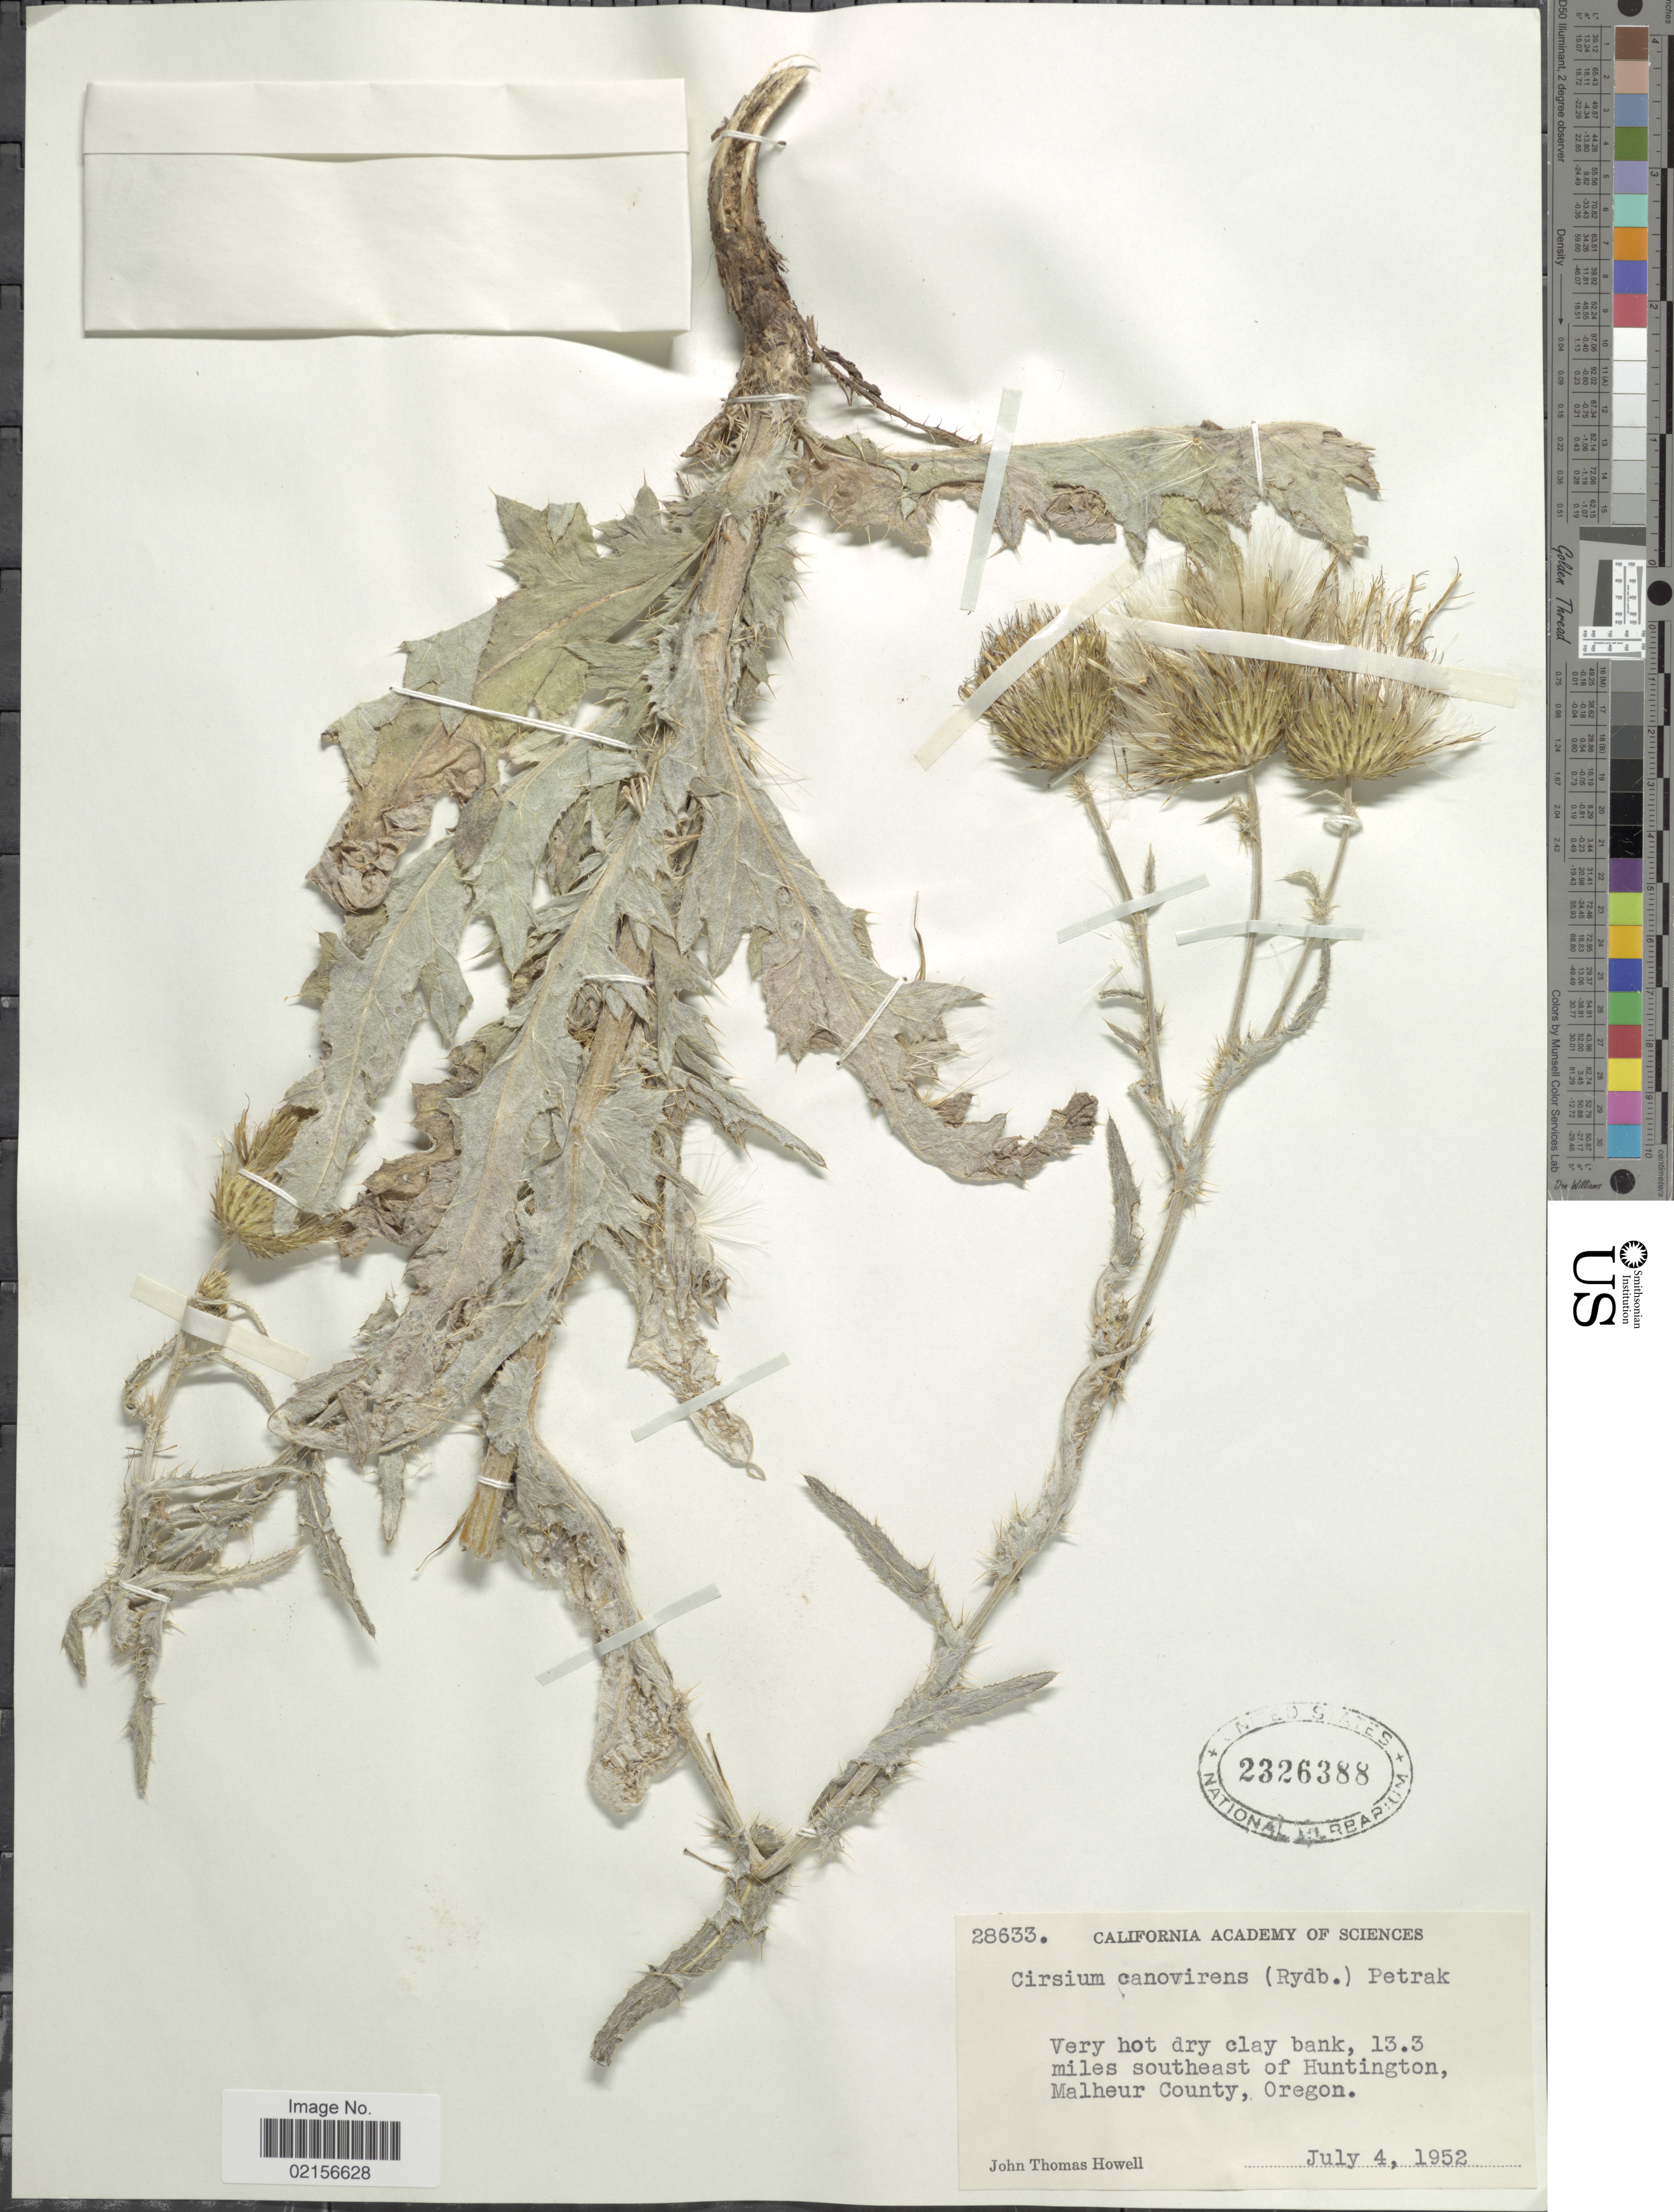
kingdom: Plantae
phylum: Tracheophyta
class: Magnoliopsida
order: Asterales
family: Asteraceae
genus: Cirsium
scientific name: Cirsium cymosum var. canovirens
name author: (Rydb.) D.J. Keil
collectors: J. T. Howell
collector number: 28633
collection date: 1952-07-04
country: United States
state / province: Oregon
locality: Very hot dry clay bank, 13.3 miles southeast of Huntington, Malheur County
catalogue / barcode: US 2326388